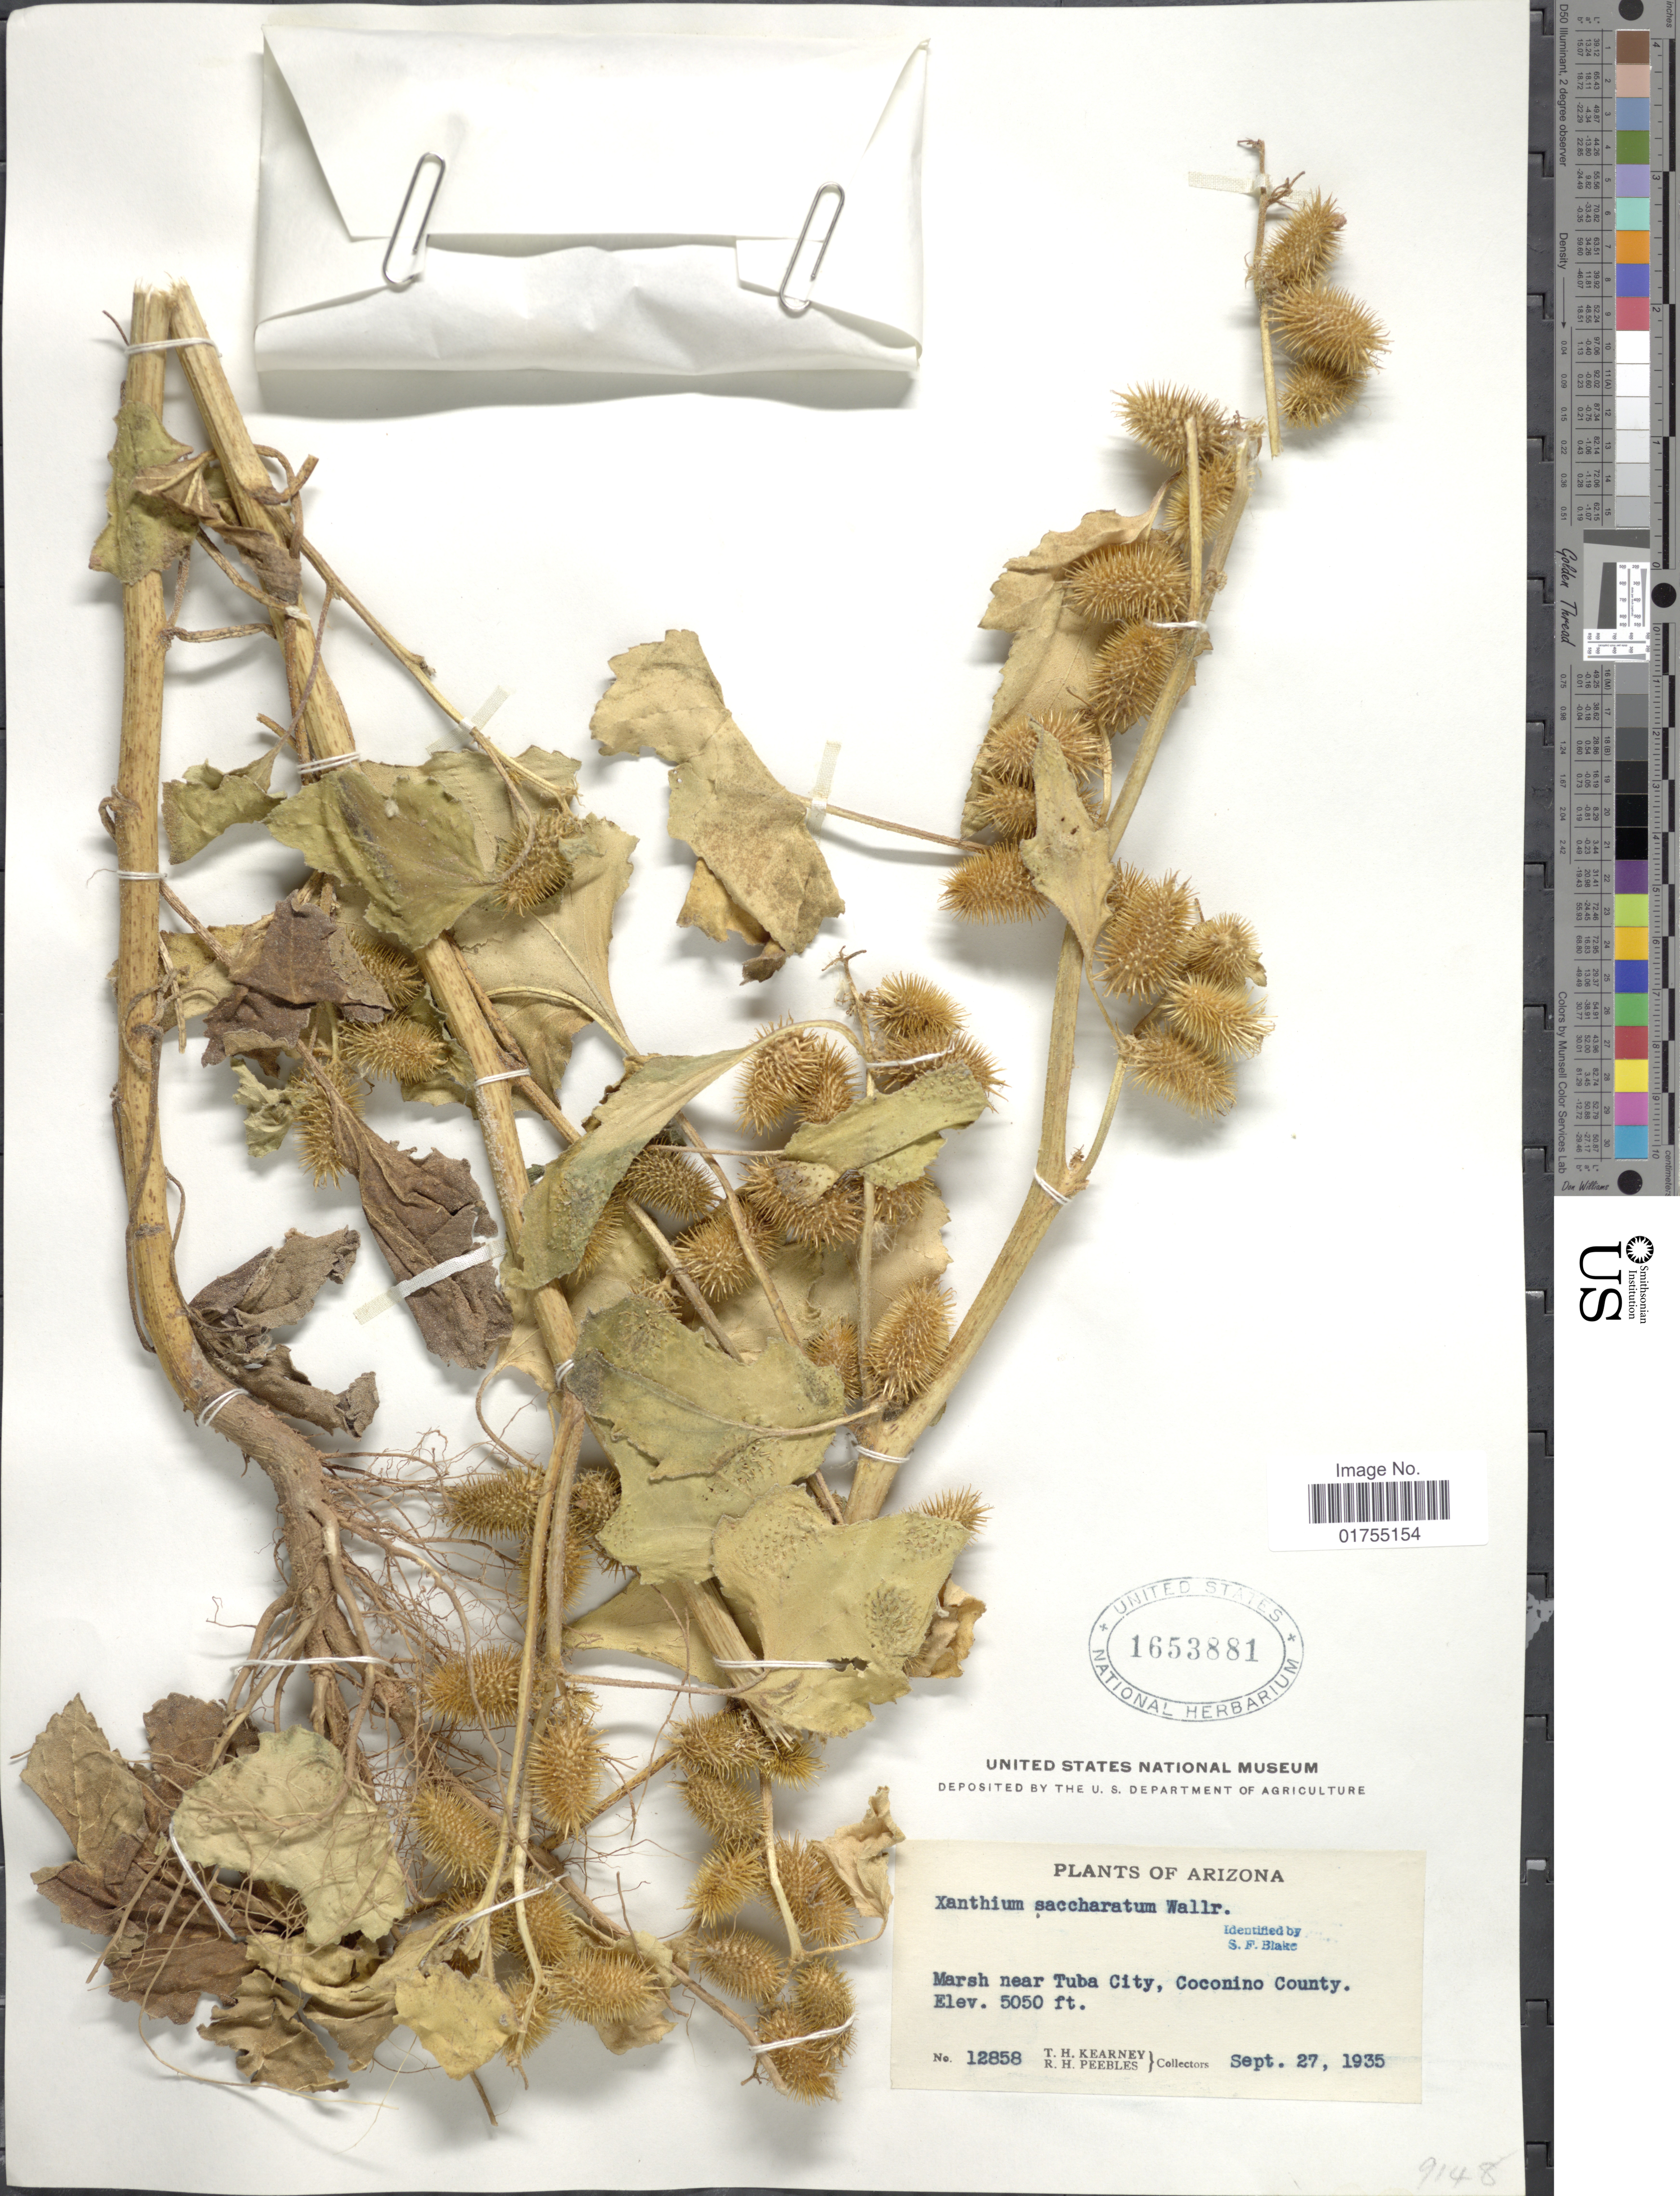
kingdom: Plantae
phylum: Tracheophyta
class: Magnoliopsida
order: Asterales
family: Asteraceae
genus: Xanthium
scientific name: Xanthium strumarium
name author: L.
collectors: T. H. Kearney & R. H. Peebles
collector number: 12858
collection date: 1935-09-27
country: United States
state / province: Arizona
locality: Near Tuba City, Coconino County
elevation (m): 1539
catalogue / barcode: US 1653881